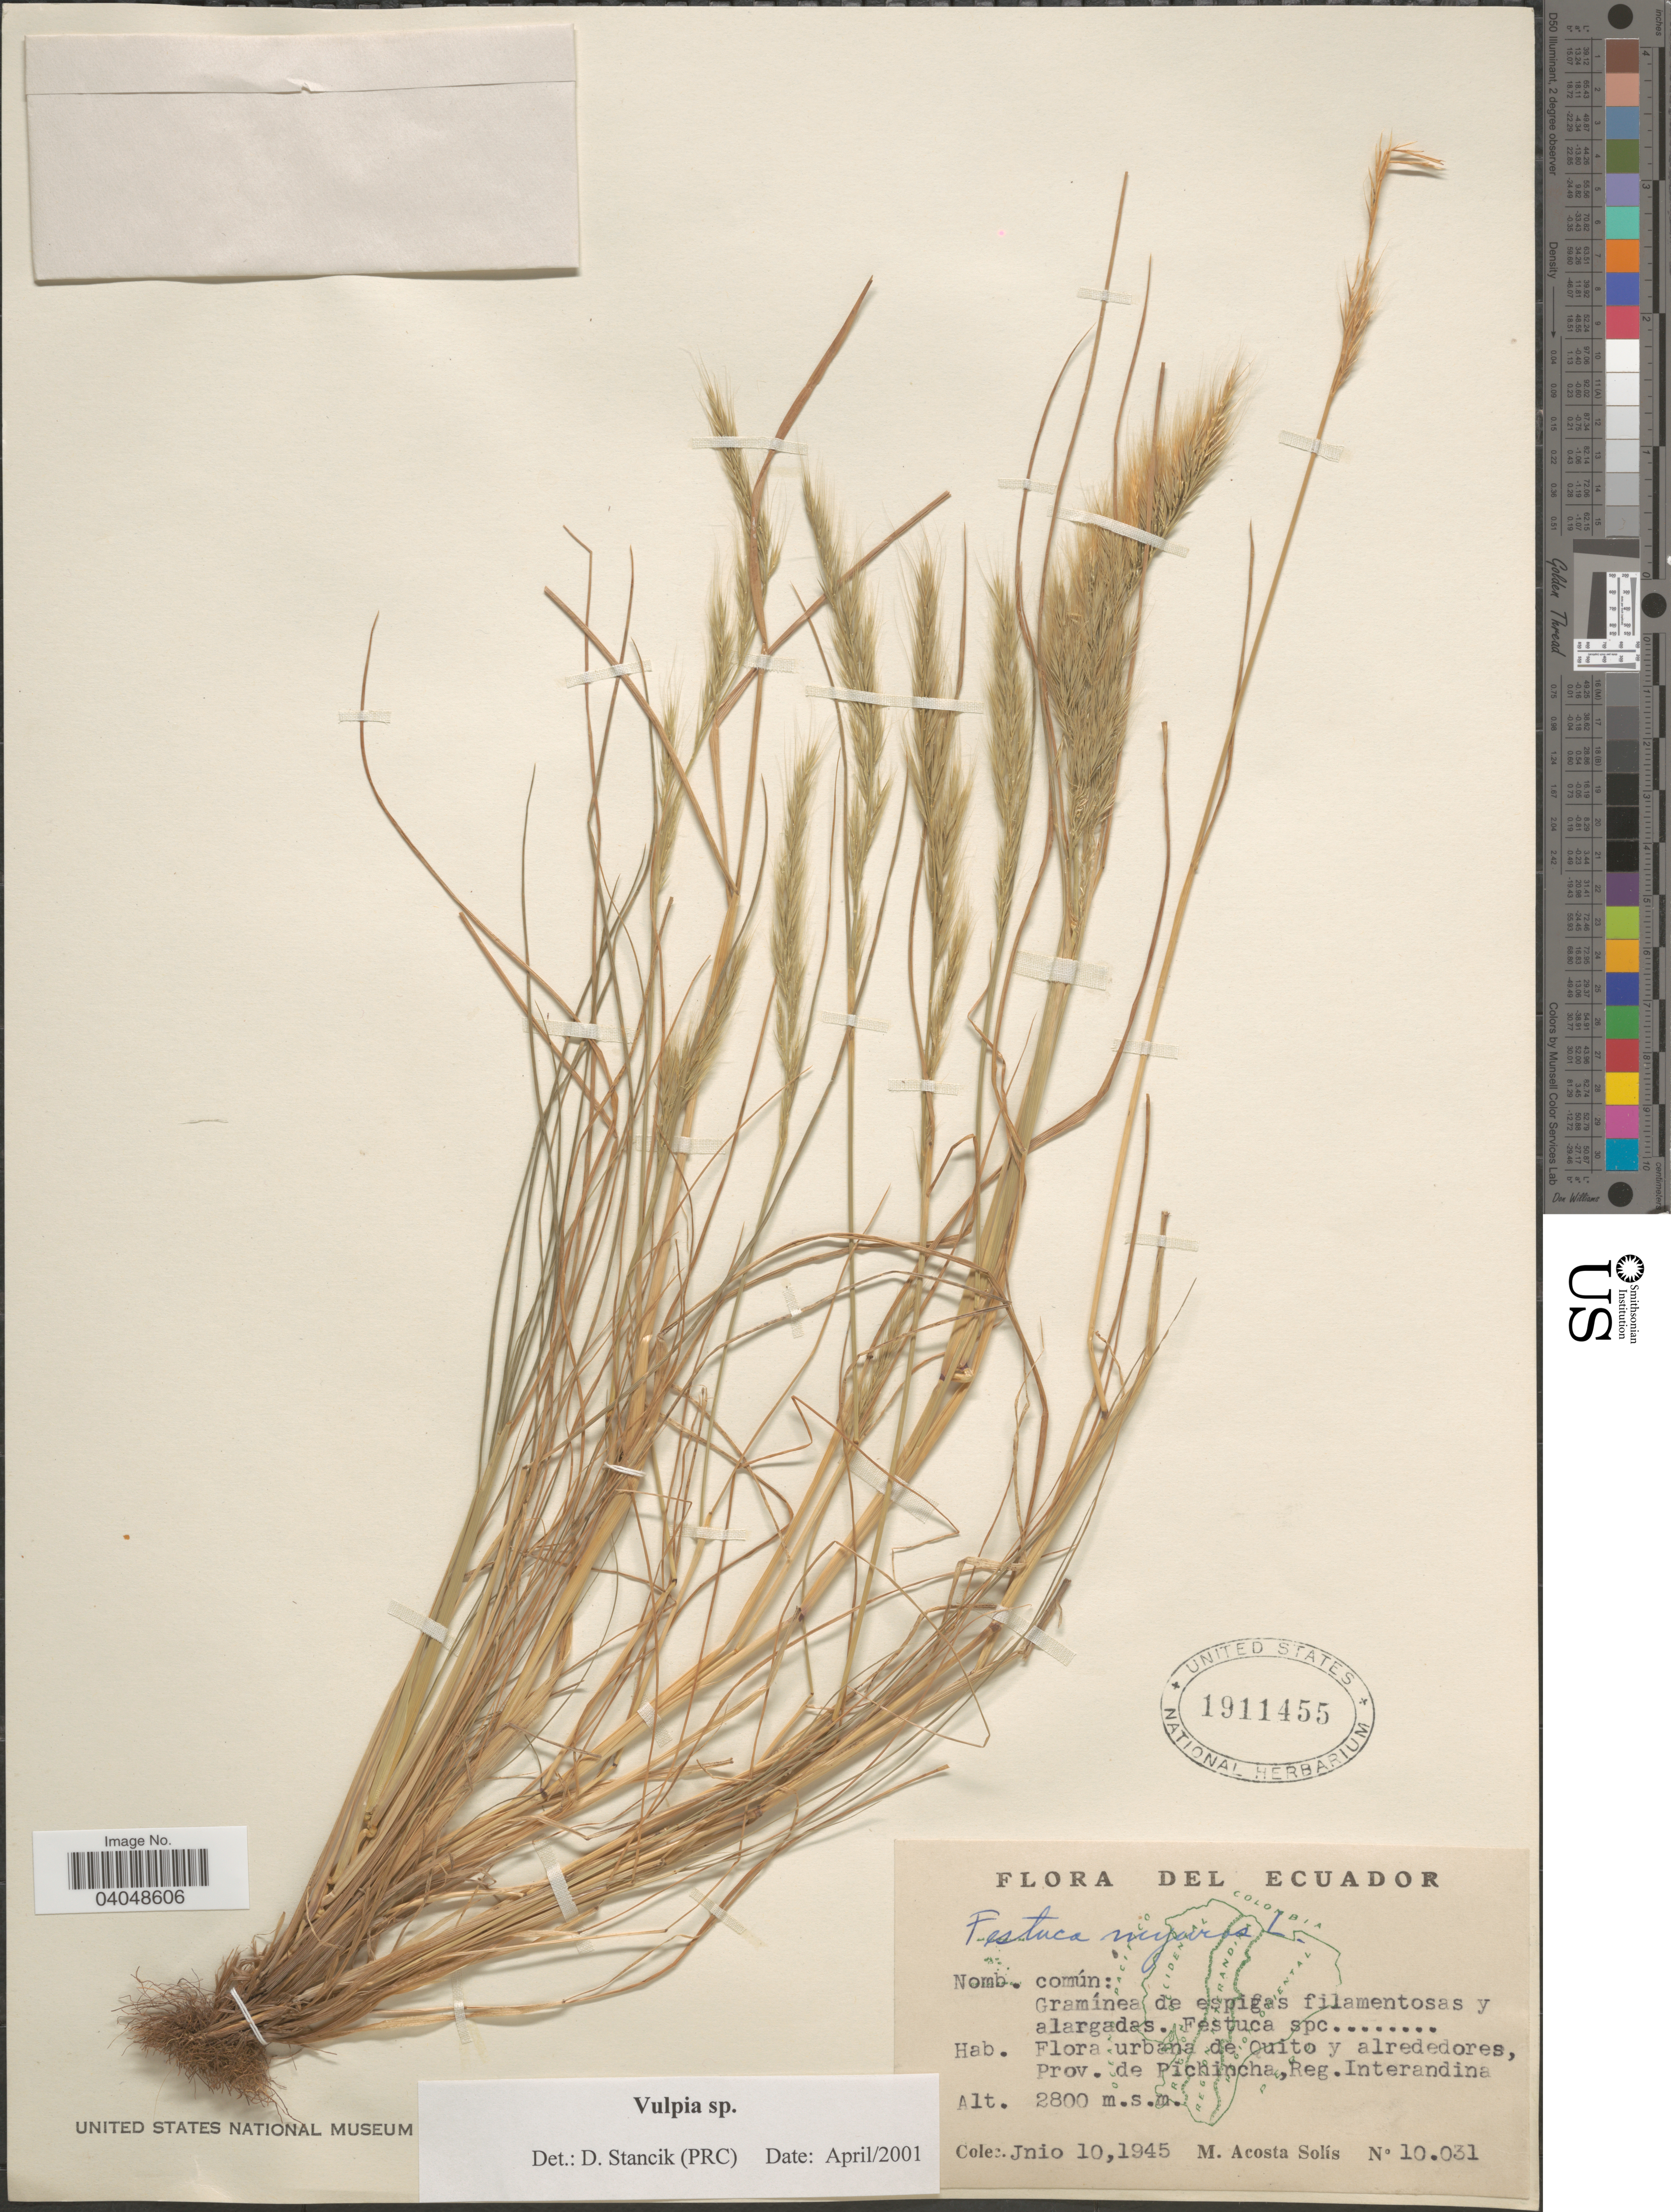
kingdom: Plantae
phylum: Tracheophyta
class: Liliopsida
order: Poales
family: Poaceae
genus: Festuca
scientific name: Festuca sp.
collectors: M. Acosta Solis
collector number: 10031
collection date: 1945-06-10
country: Ecuador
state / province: Pichincha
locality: Urbana de Quito y alrededores, Reg. Interandina.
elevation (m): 2800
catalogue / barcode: US 1911455